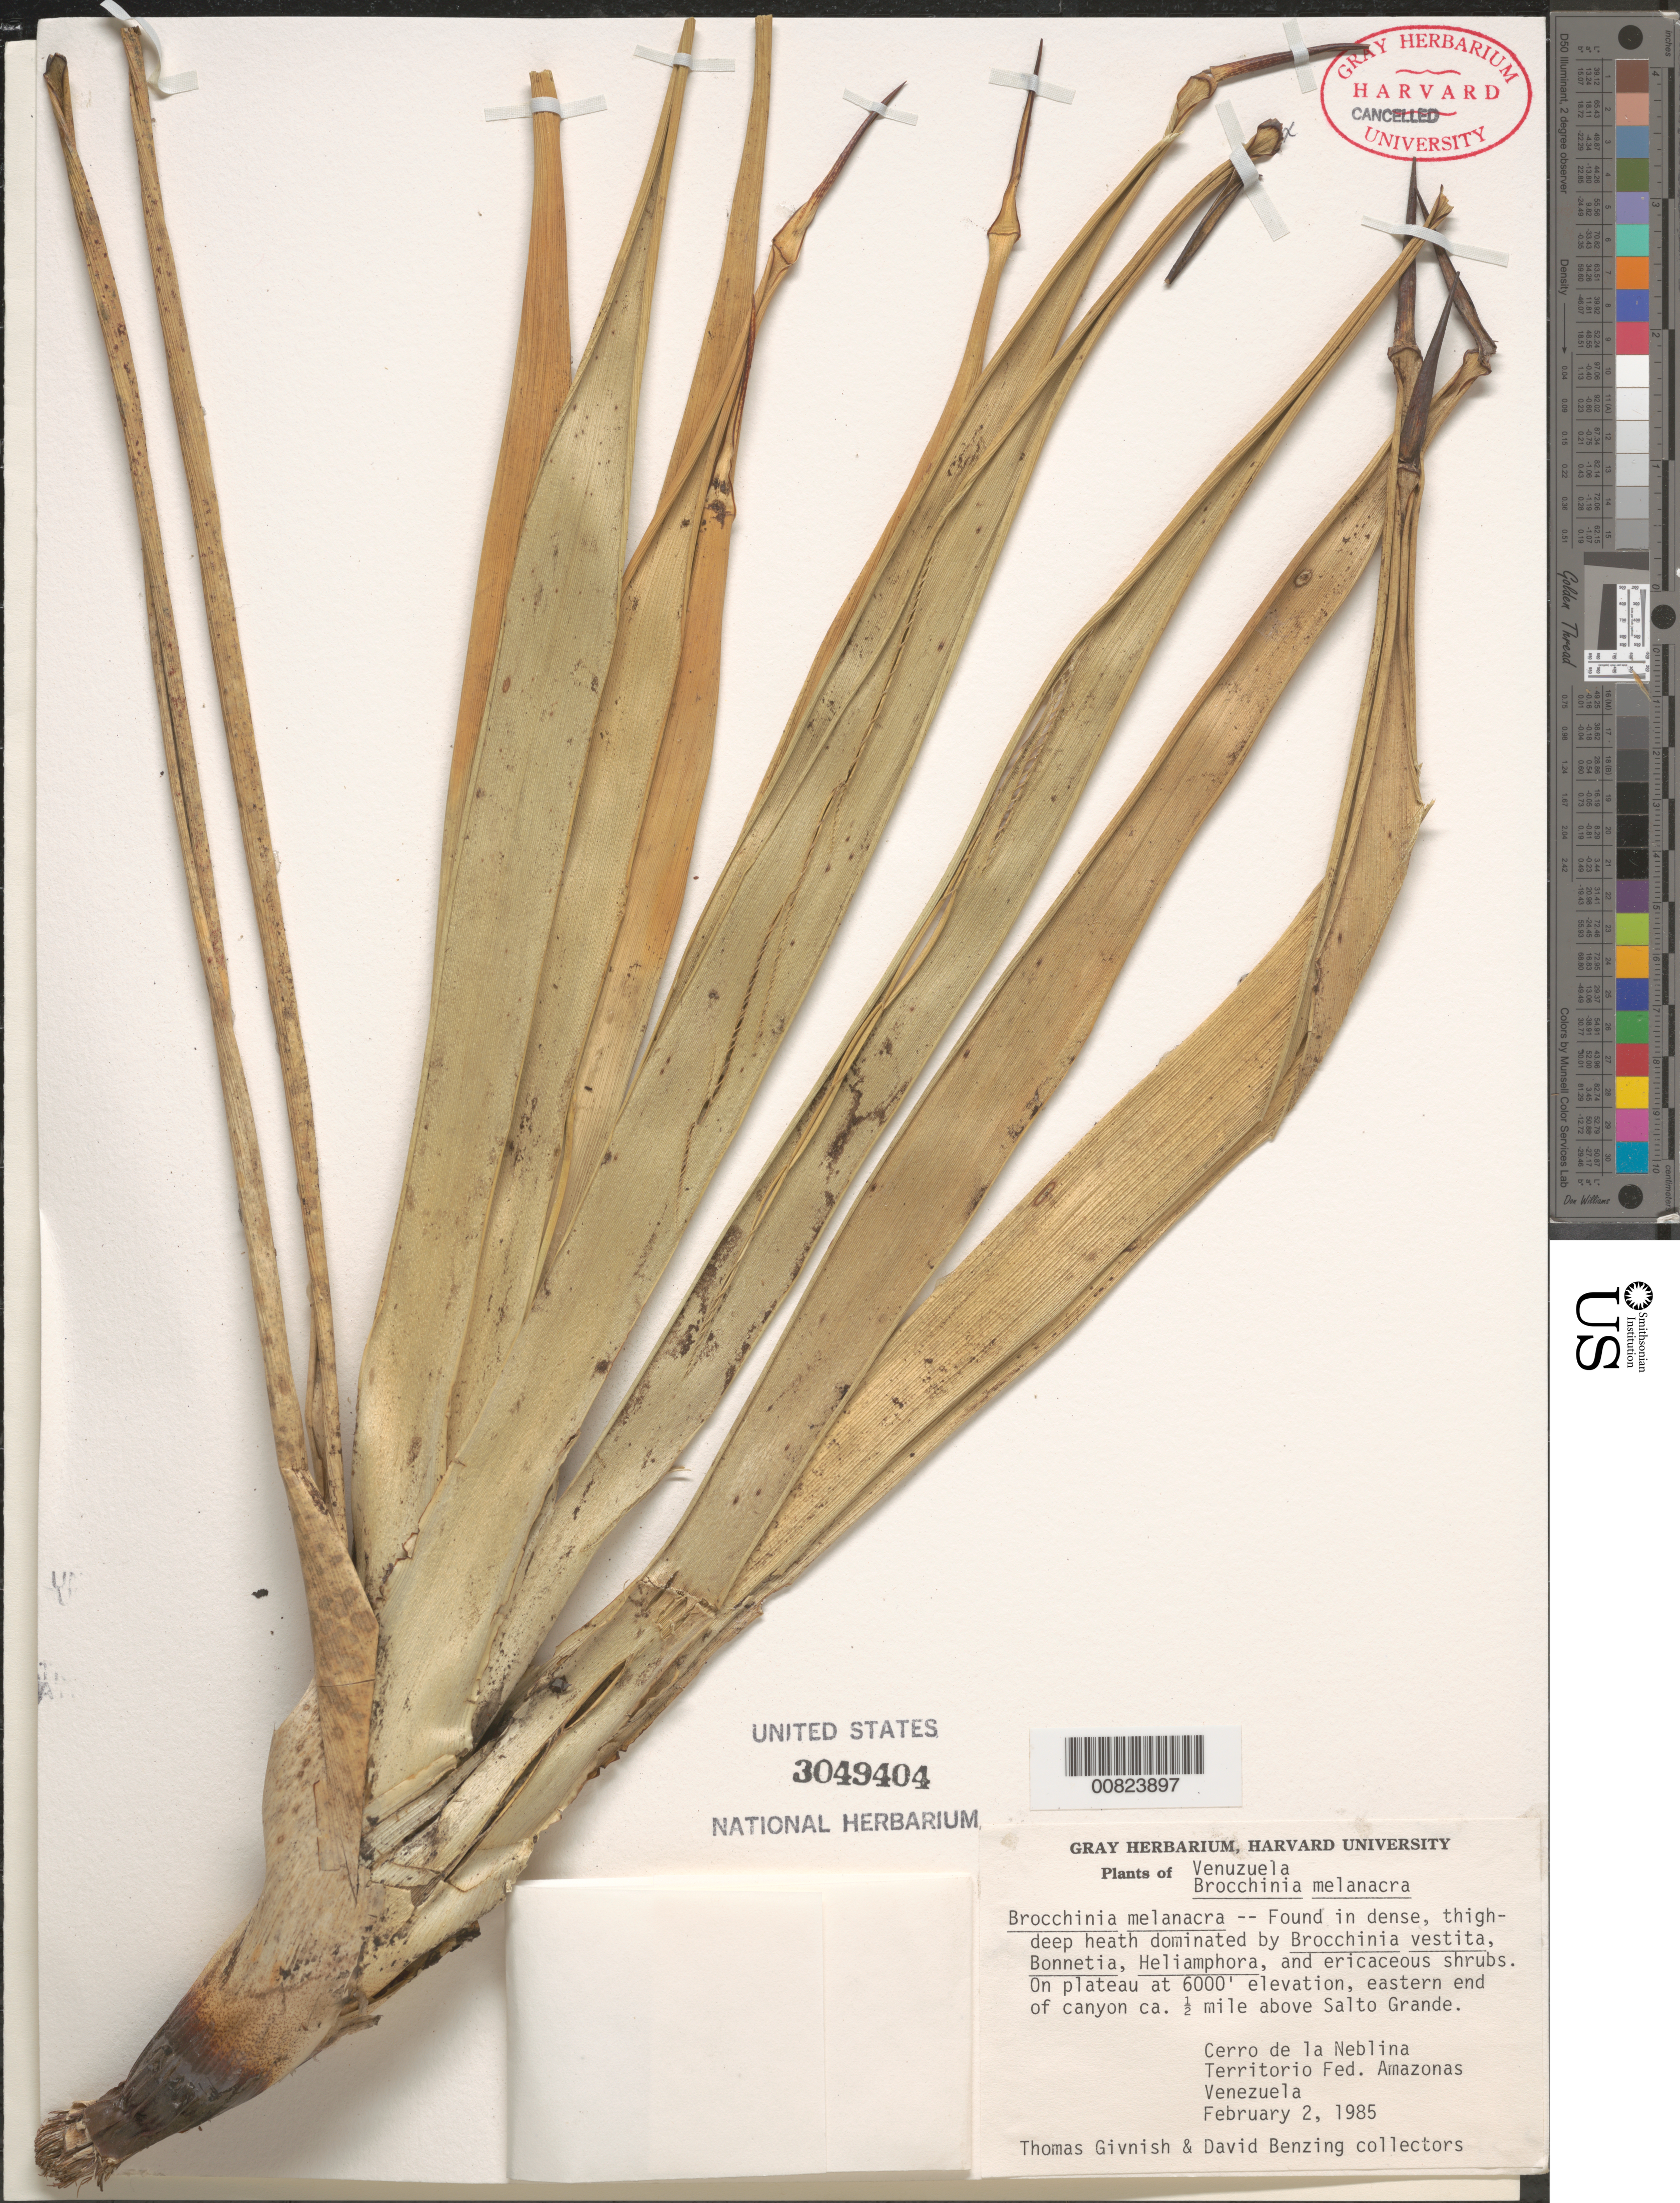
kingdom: Plantae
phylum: Tracheophyta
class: Liliopsida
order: Poales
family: Bromeliaceae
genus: Brocchinia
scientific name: Brocchinia melanacra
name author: L.B. Sm.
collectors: T. J. Givnish & P. Haripersaud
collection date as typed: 2-Feb-85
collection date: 1985-02-02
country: Venezuela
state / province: Amazonas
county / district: Río Negro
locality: Cerro de la Neblina, 0.5 miles above Salto Grande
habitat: Dense, thigh-deep heath dominated by Brocchinia vestita, Bonnetia, Heliamphora, and ericaceous shrubs; on plateau, eastern end of canyon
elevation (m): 1829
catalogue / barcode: US 3049404